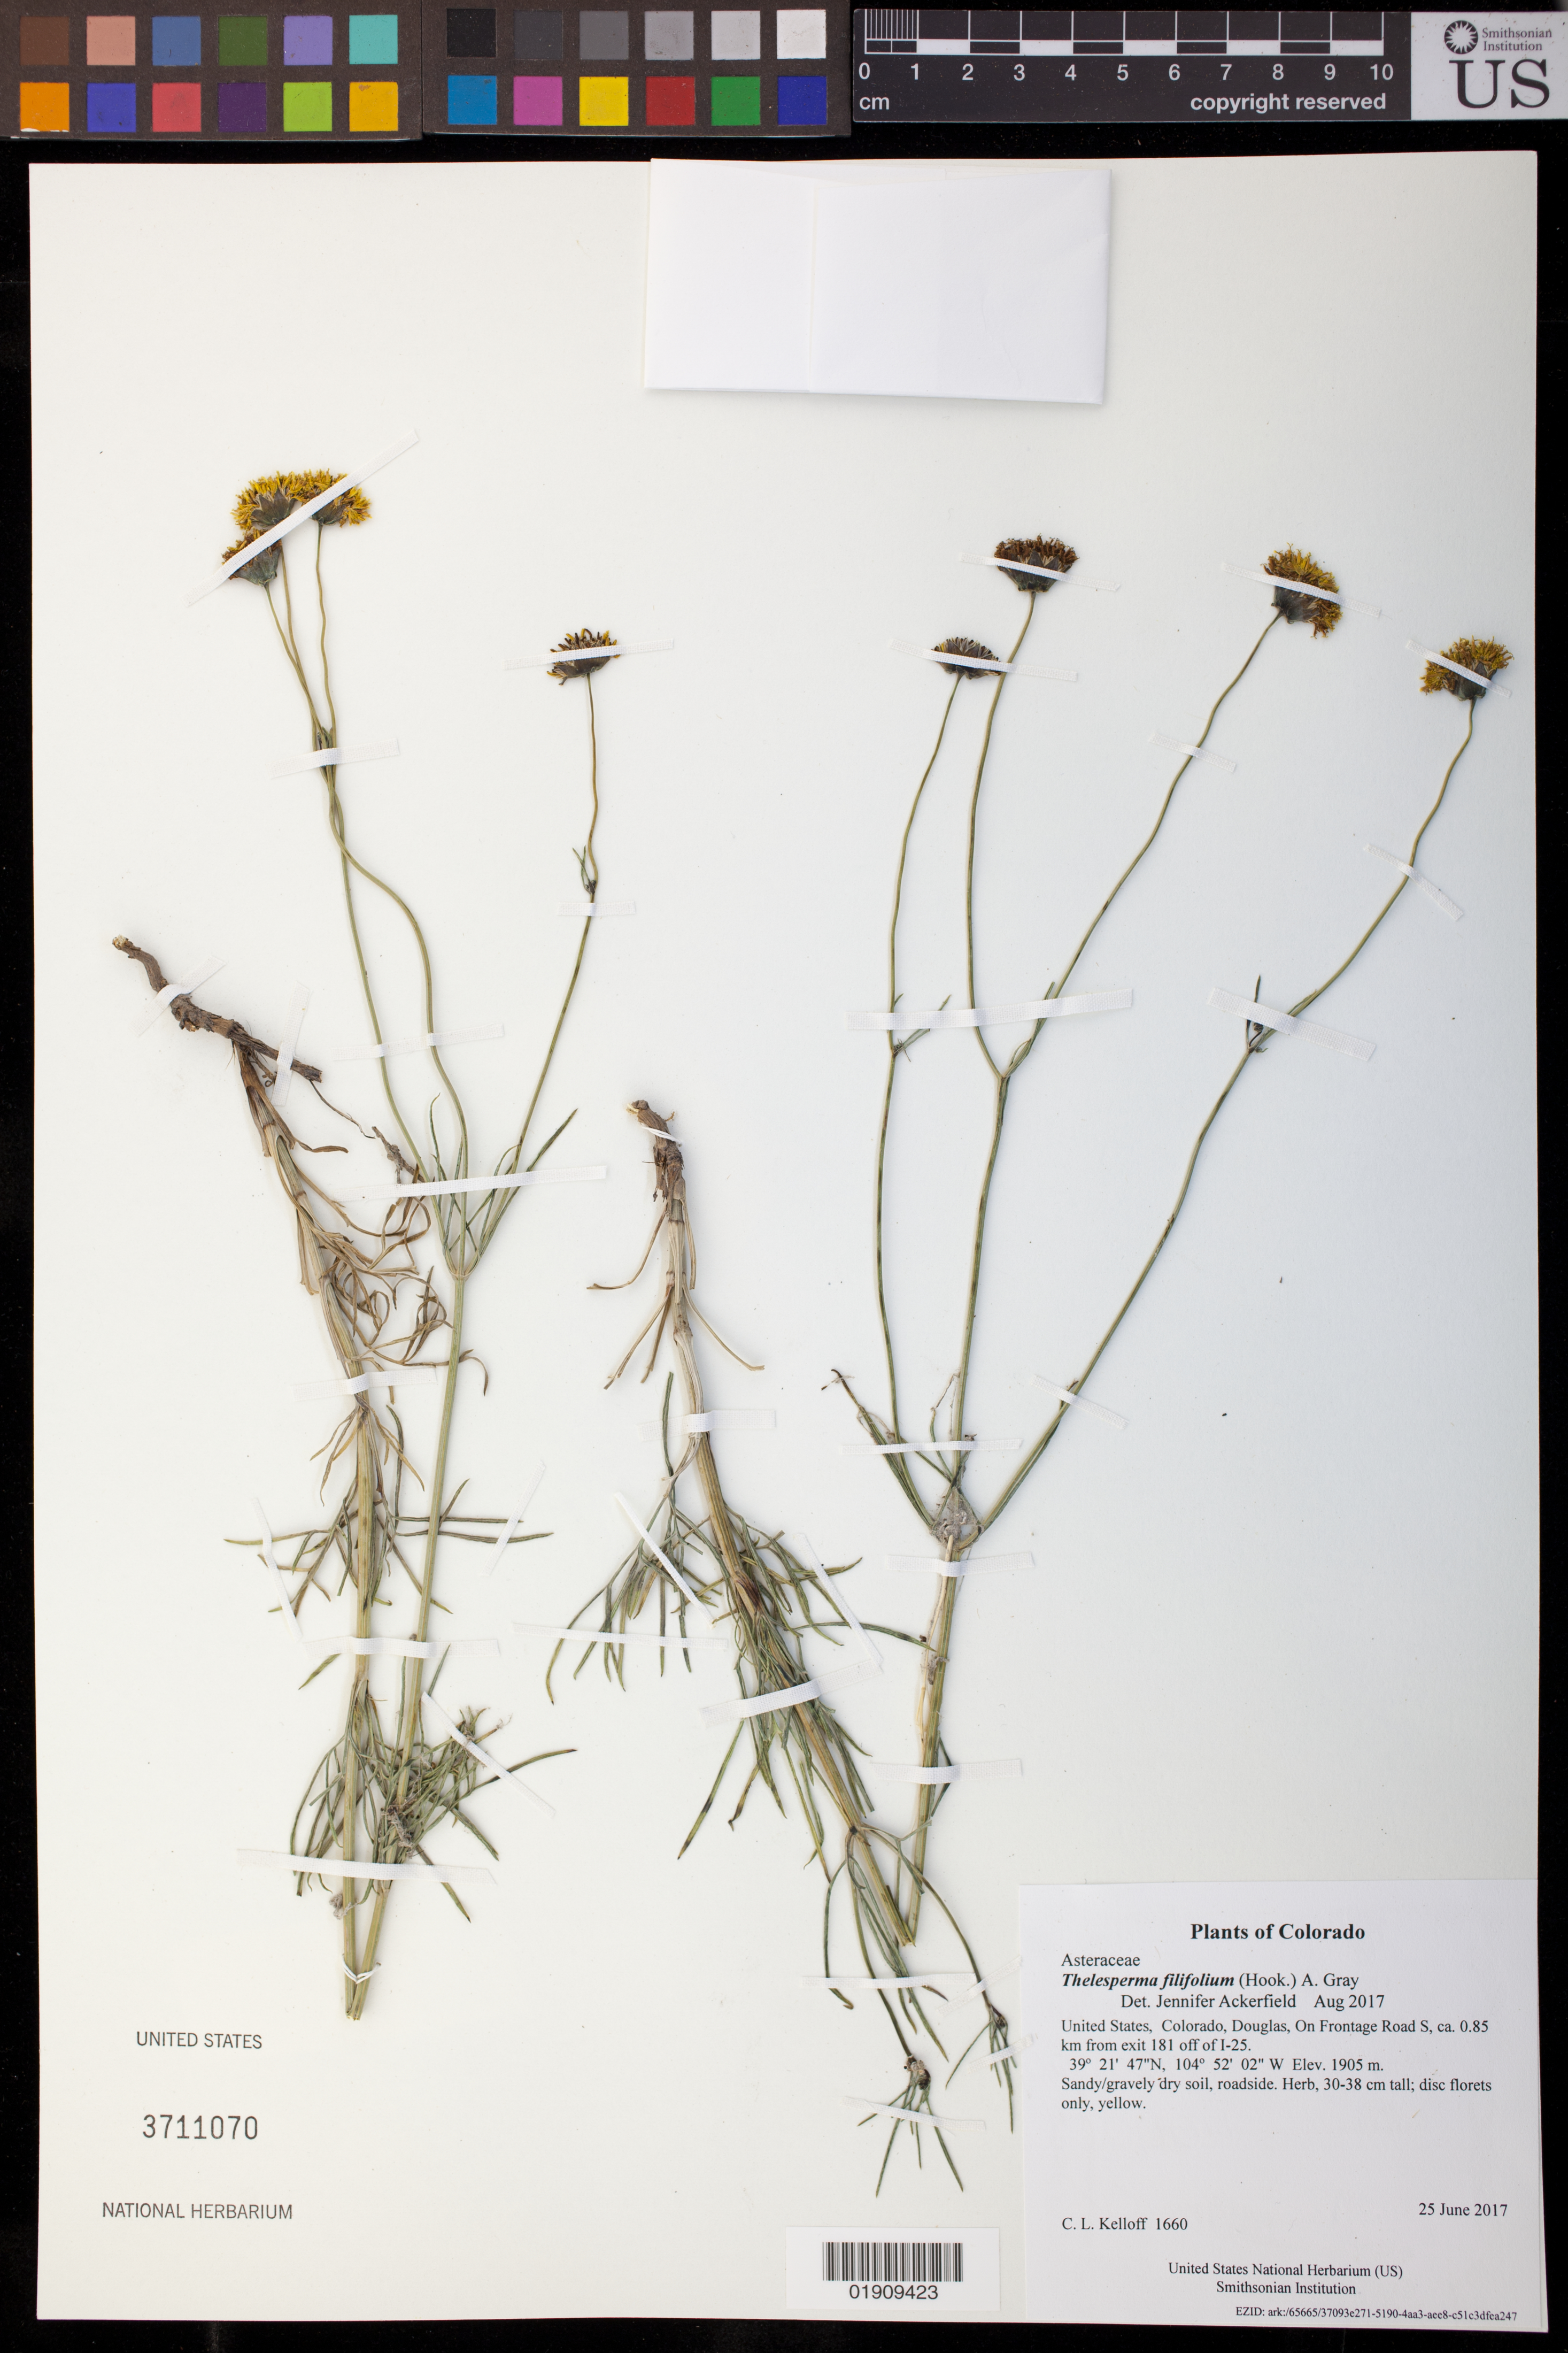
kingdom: Plantae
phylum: Tracheophyta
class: Magnoliopsida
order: Asterales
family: Asteraceae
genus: Thelesperma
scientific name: Thelesperma filifolium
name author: (Hook.) A. Gray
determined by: Ackerfield, Jennifer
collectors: C. L. Kelloff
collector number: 1660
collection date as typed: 25 June 2017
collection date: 2017-06-25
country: United States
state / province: Colorado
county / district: Douglas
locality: On Frontage Road S, ca. 0.85 km from exit 181 off of I-25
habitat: Sandy/gravely dry soil, roadside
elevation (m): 1905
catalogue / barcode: US 3711070